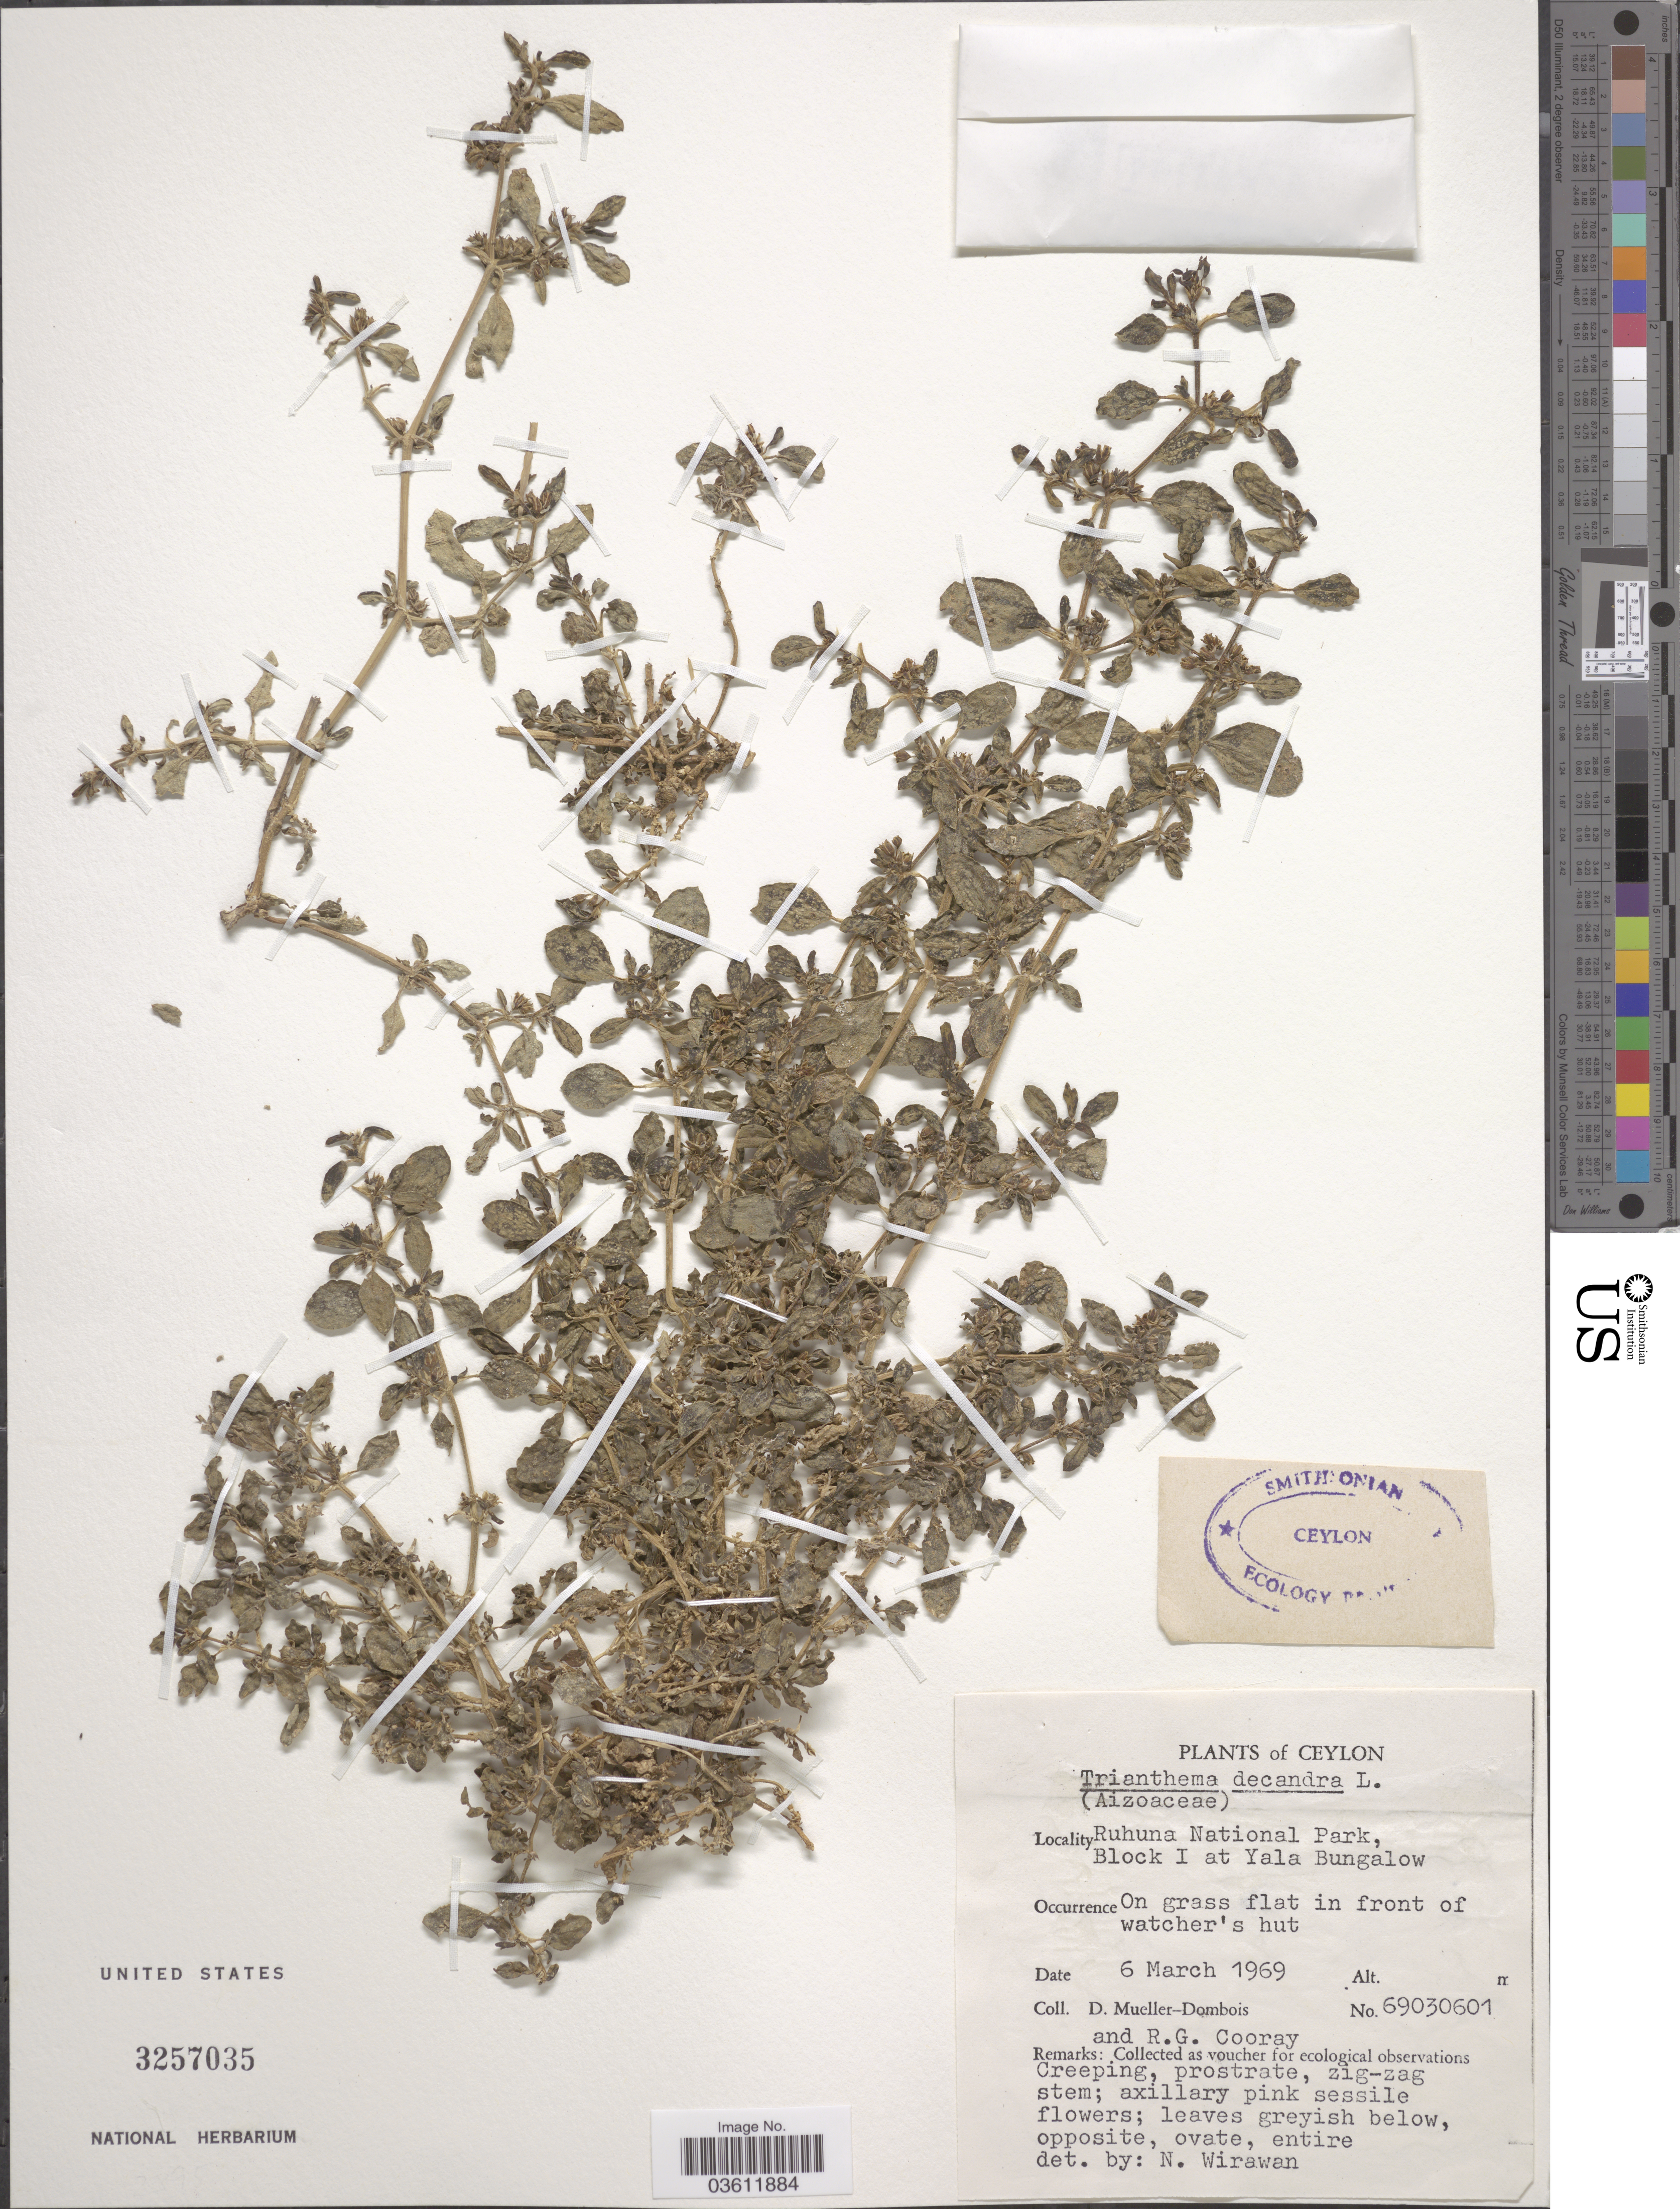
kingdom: Plantae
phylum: Tracheophyta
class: Magnoliopsida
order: Caryophyllales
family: Aizoaceae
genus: Trianthema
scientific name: Trianthema decandrum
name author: L.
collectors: D. Mueller-Dombois & R. Cooray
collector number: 69030601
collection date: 1969-03-06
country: Sri Lanka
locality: Ceylon. Ruhuna National Park, Block I at Yala Bungalow. On grass flat in front of watcher's hut.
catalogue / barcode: US 3257035